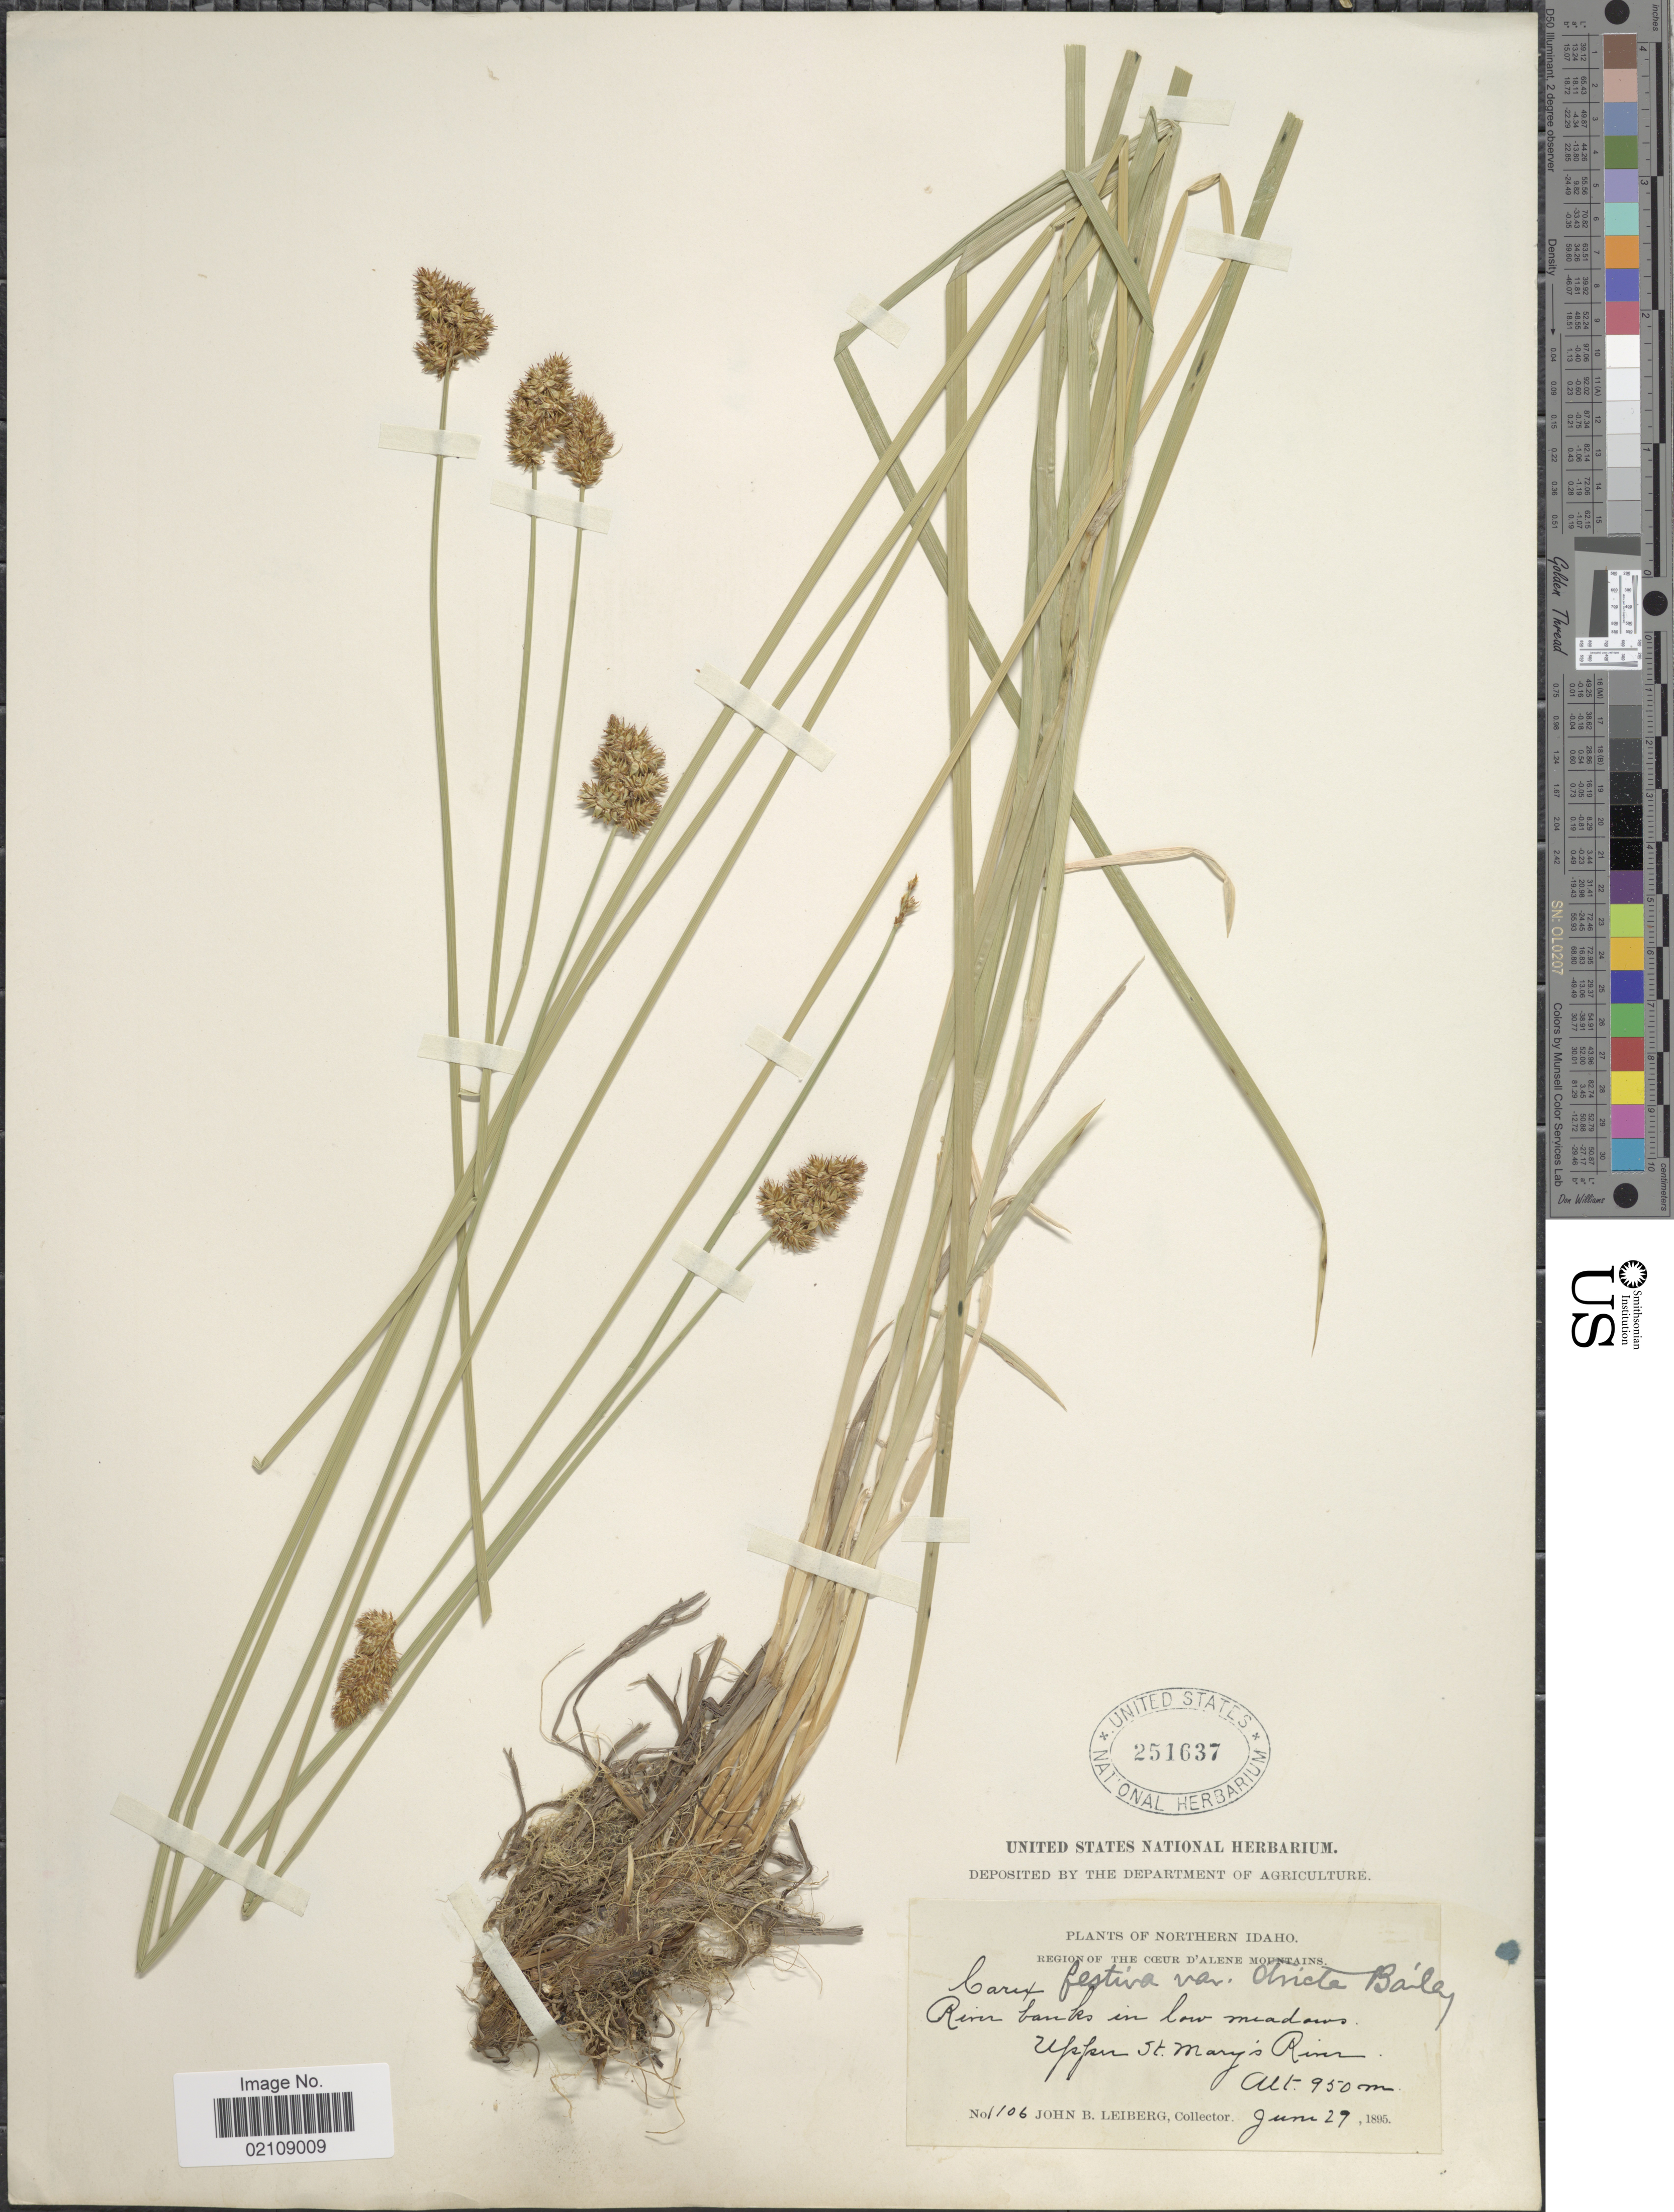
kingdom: Plantae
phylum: Tracheophyta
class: Liliopsida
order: Poales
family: Cyperaceae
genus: Carex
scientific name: Carex festiva var. stricta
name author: L.H. Bailey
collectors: J. Leiberg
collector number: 1106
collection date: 1895-06-29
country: United States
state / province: Idaho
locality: Northern Idaho. Upper St. Mary's River. Region of the Coeur D'Alene Mountains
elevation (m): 950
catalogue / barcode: US 251637